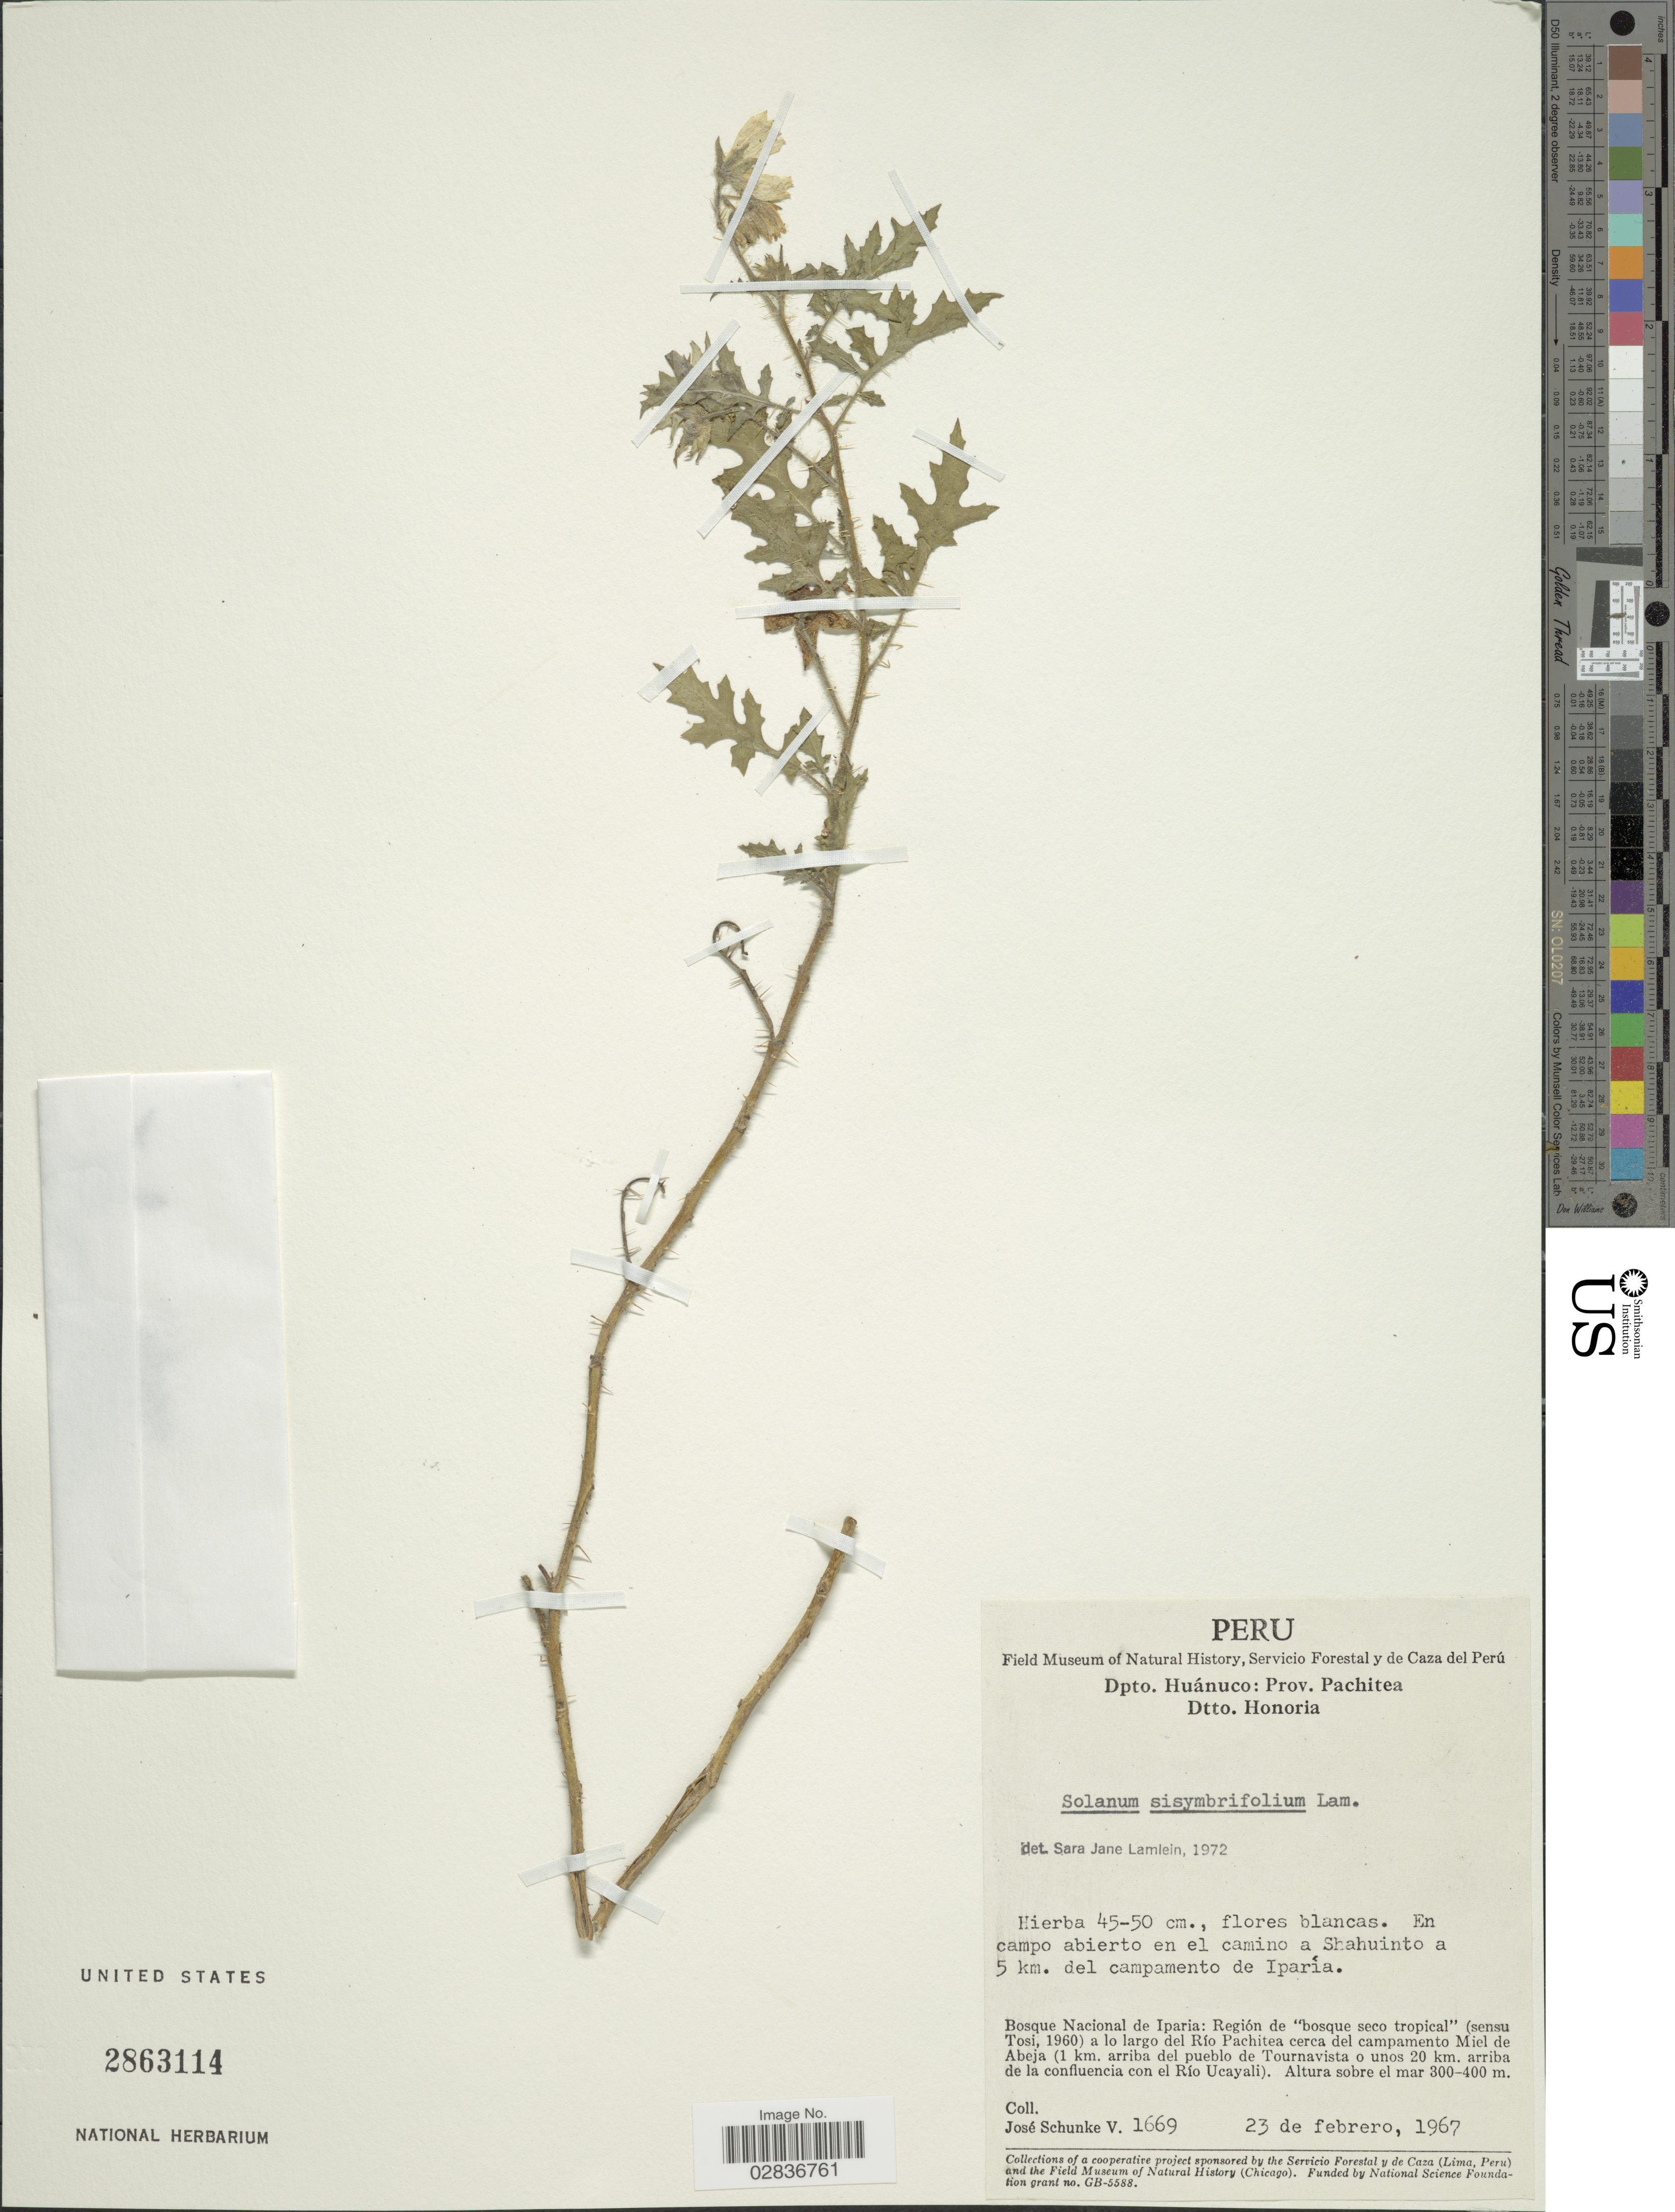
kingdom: Plantae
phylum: Tracheophyta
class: Magnoliopsida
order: Solanales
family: Solanaceae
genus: Solanum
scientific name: Solanum sisymbriifolium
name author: Lam.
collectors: J. Schunke Vigo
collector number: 1669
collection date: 1967-02-23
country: Peru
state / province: Huánuco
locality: Dpto. Huánuco: Prov. Pachitea. Dtto. Honoria. En campo abierto en el camino a Shahuinto a 5 km. del campamento de Iparía. Bosque Nacional de Iparia: Región de "bosque seco tropical" (sensu Tosi, 1960) a lo largo del Río Pachitea cerca del campamento Miel de Abeja (1 km. arriba del pueblo de Tournavista o unos 20 km. arriba de la confluencia con el Río Ucayali).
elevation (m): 300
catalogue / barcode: US 2863114